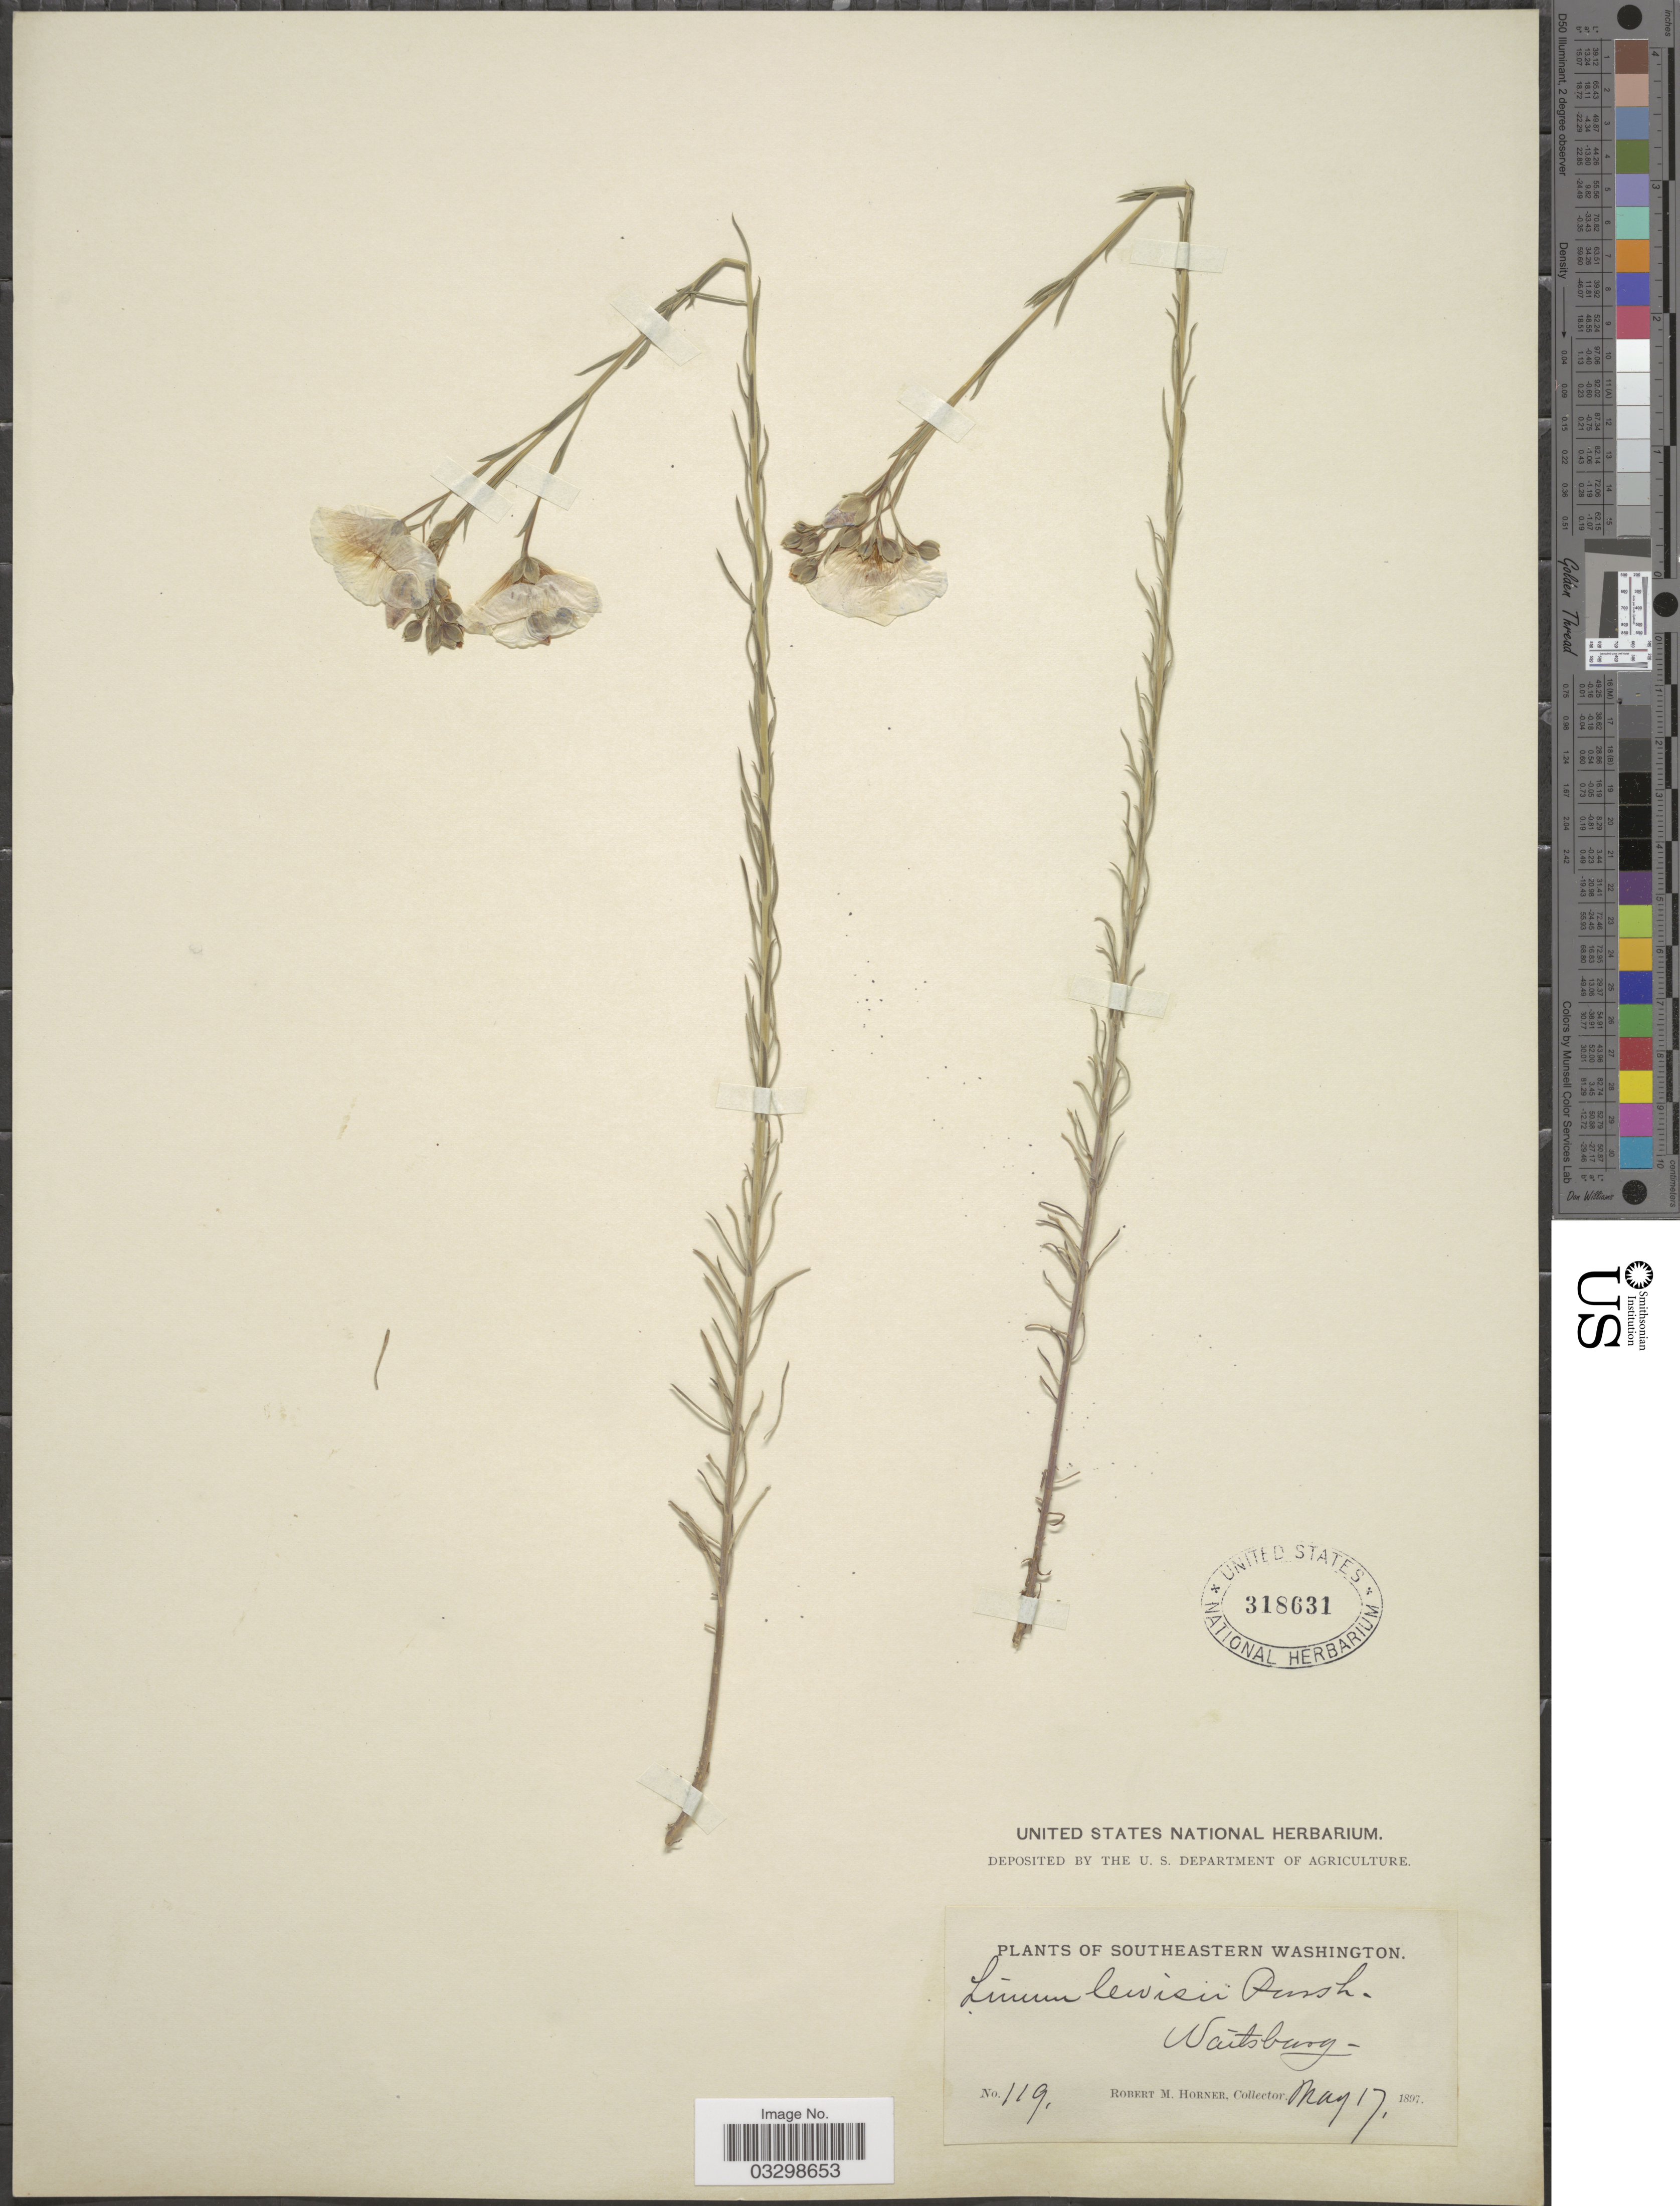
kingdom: Plantae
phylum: Tracheophyta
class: Magnoliopsida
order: Malpighiales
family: Linaceae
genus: Linum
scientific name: Linum lewisii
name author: Pursh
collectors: R. Horner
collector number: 119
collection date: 1897-05-17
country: United States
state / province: Washington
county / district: Walla Walla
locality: Southeastern Washington. Waitsburg.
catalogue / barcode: US 318631